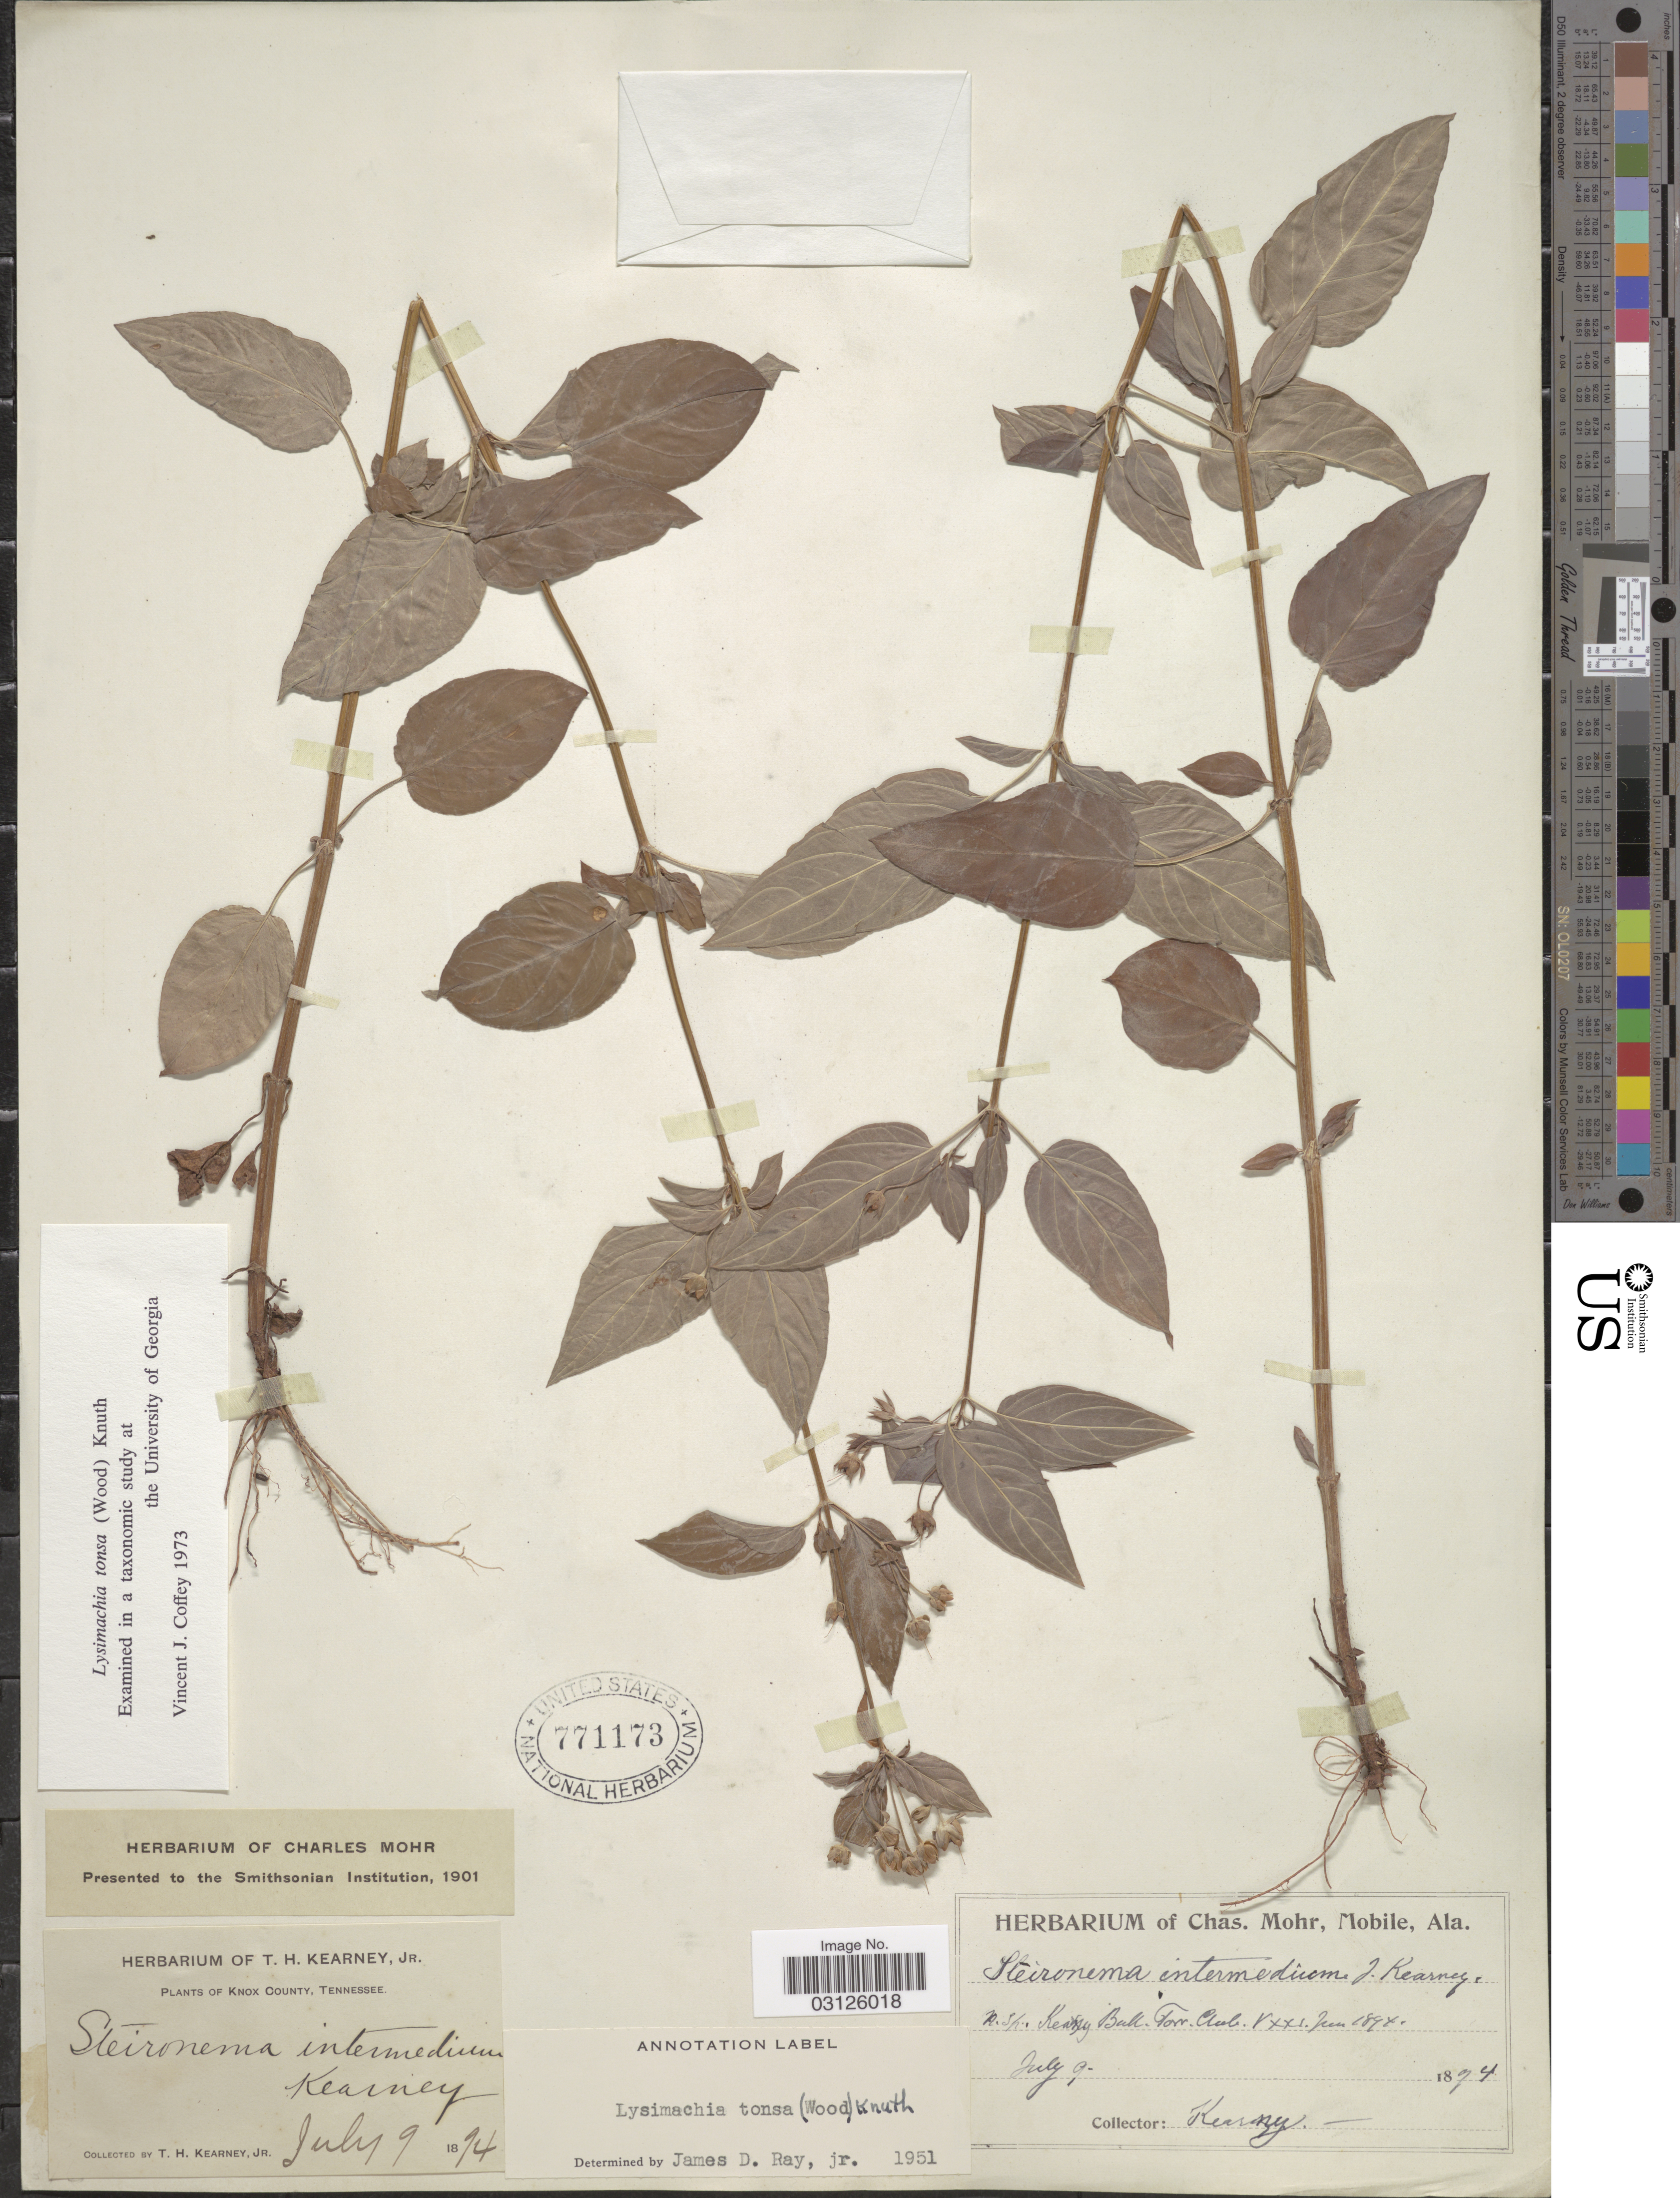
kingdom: Plantae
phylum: Tracheophyta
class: Magnoliopsida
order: Ericales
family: Primulaceae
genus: Lysimachia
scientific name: Lysimachia tonsa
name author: (Alph. Wood) Alph. Wood ex R. Knuth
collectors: T. H. Kearney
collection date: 1874-07-09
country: United States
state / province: Tennessee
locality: Knox County.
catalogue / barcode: US 771173